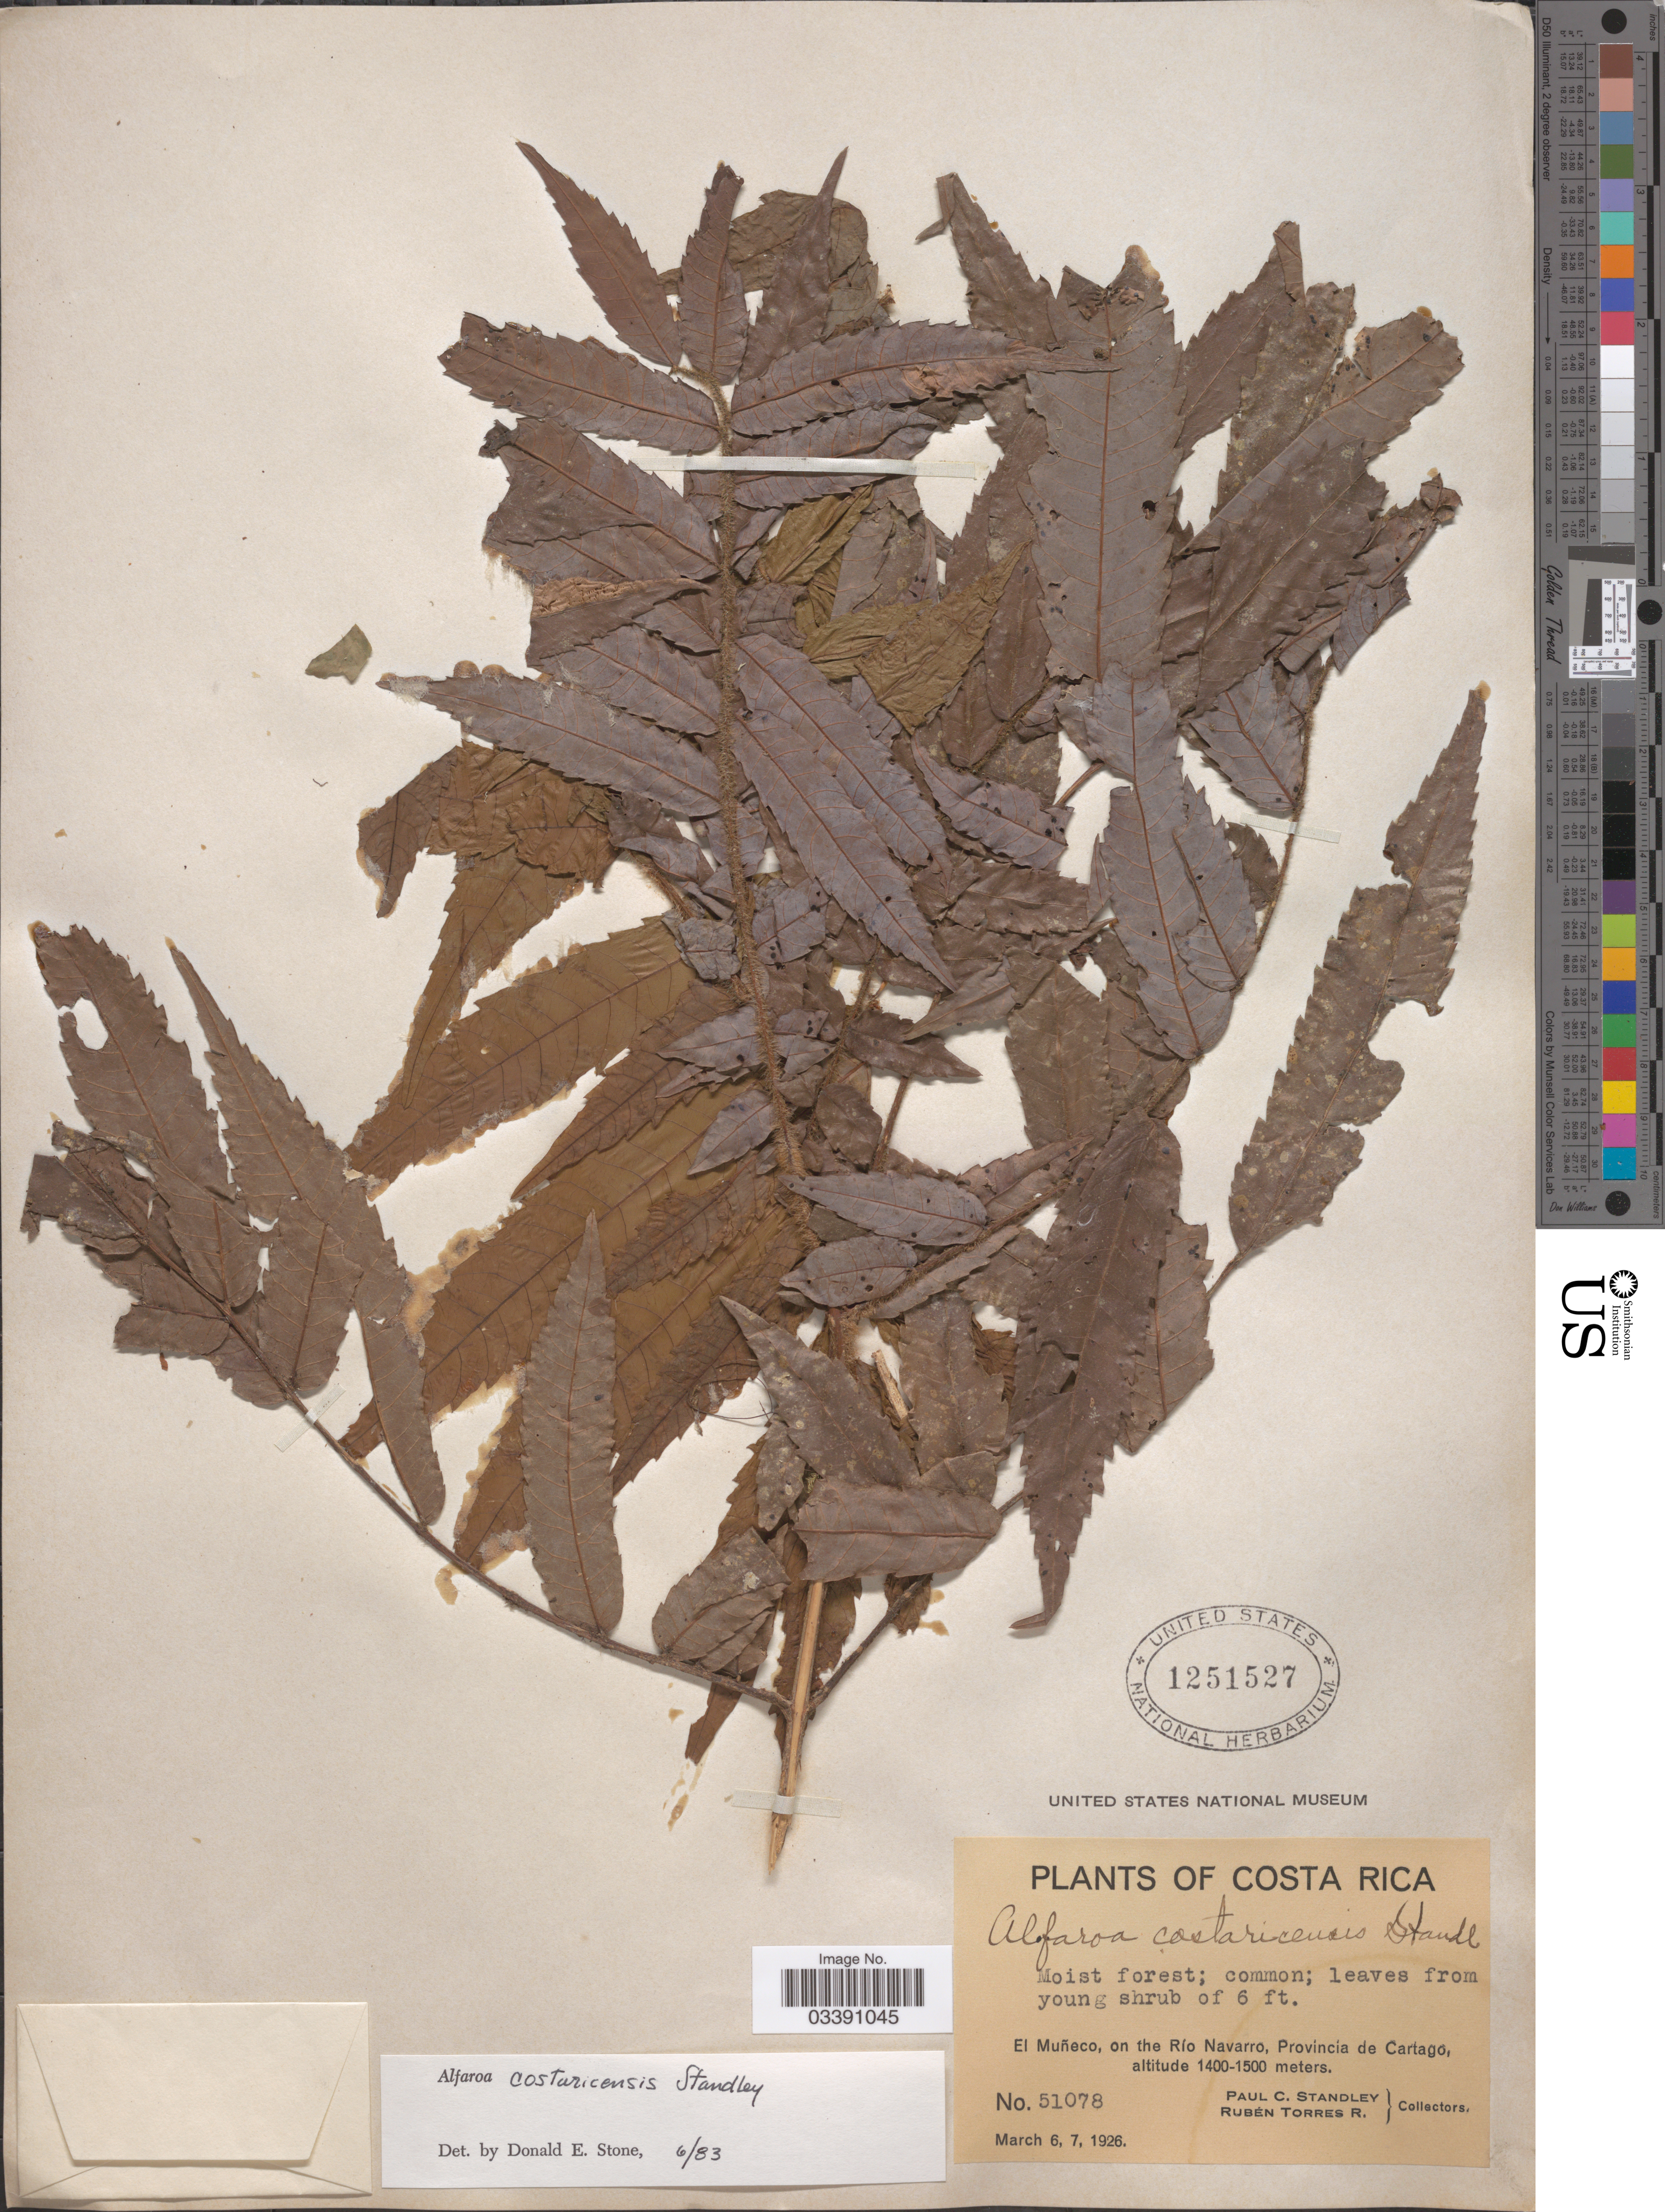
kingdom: Plantae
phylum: Tracheophyta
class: Magnoliopsida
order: Fagales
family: Juglandaceae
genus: Alfaroa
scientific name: Alfaroa costaricensis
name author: Standl.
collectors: P. C. Standley & R. Torres Rojas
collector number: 51078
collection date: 1926-03-06/1926-03-07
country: Costa Rica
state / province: Cartago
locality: El Muñeco, on the Río Navarro.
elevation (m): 1400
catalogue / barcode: US 1251527